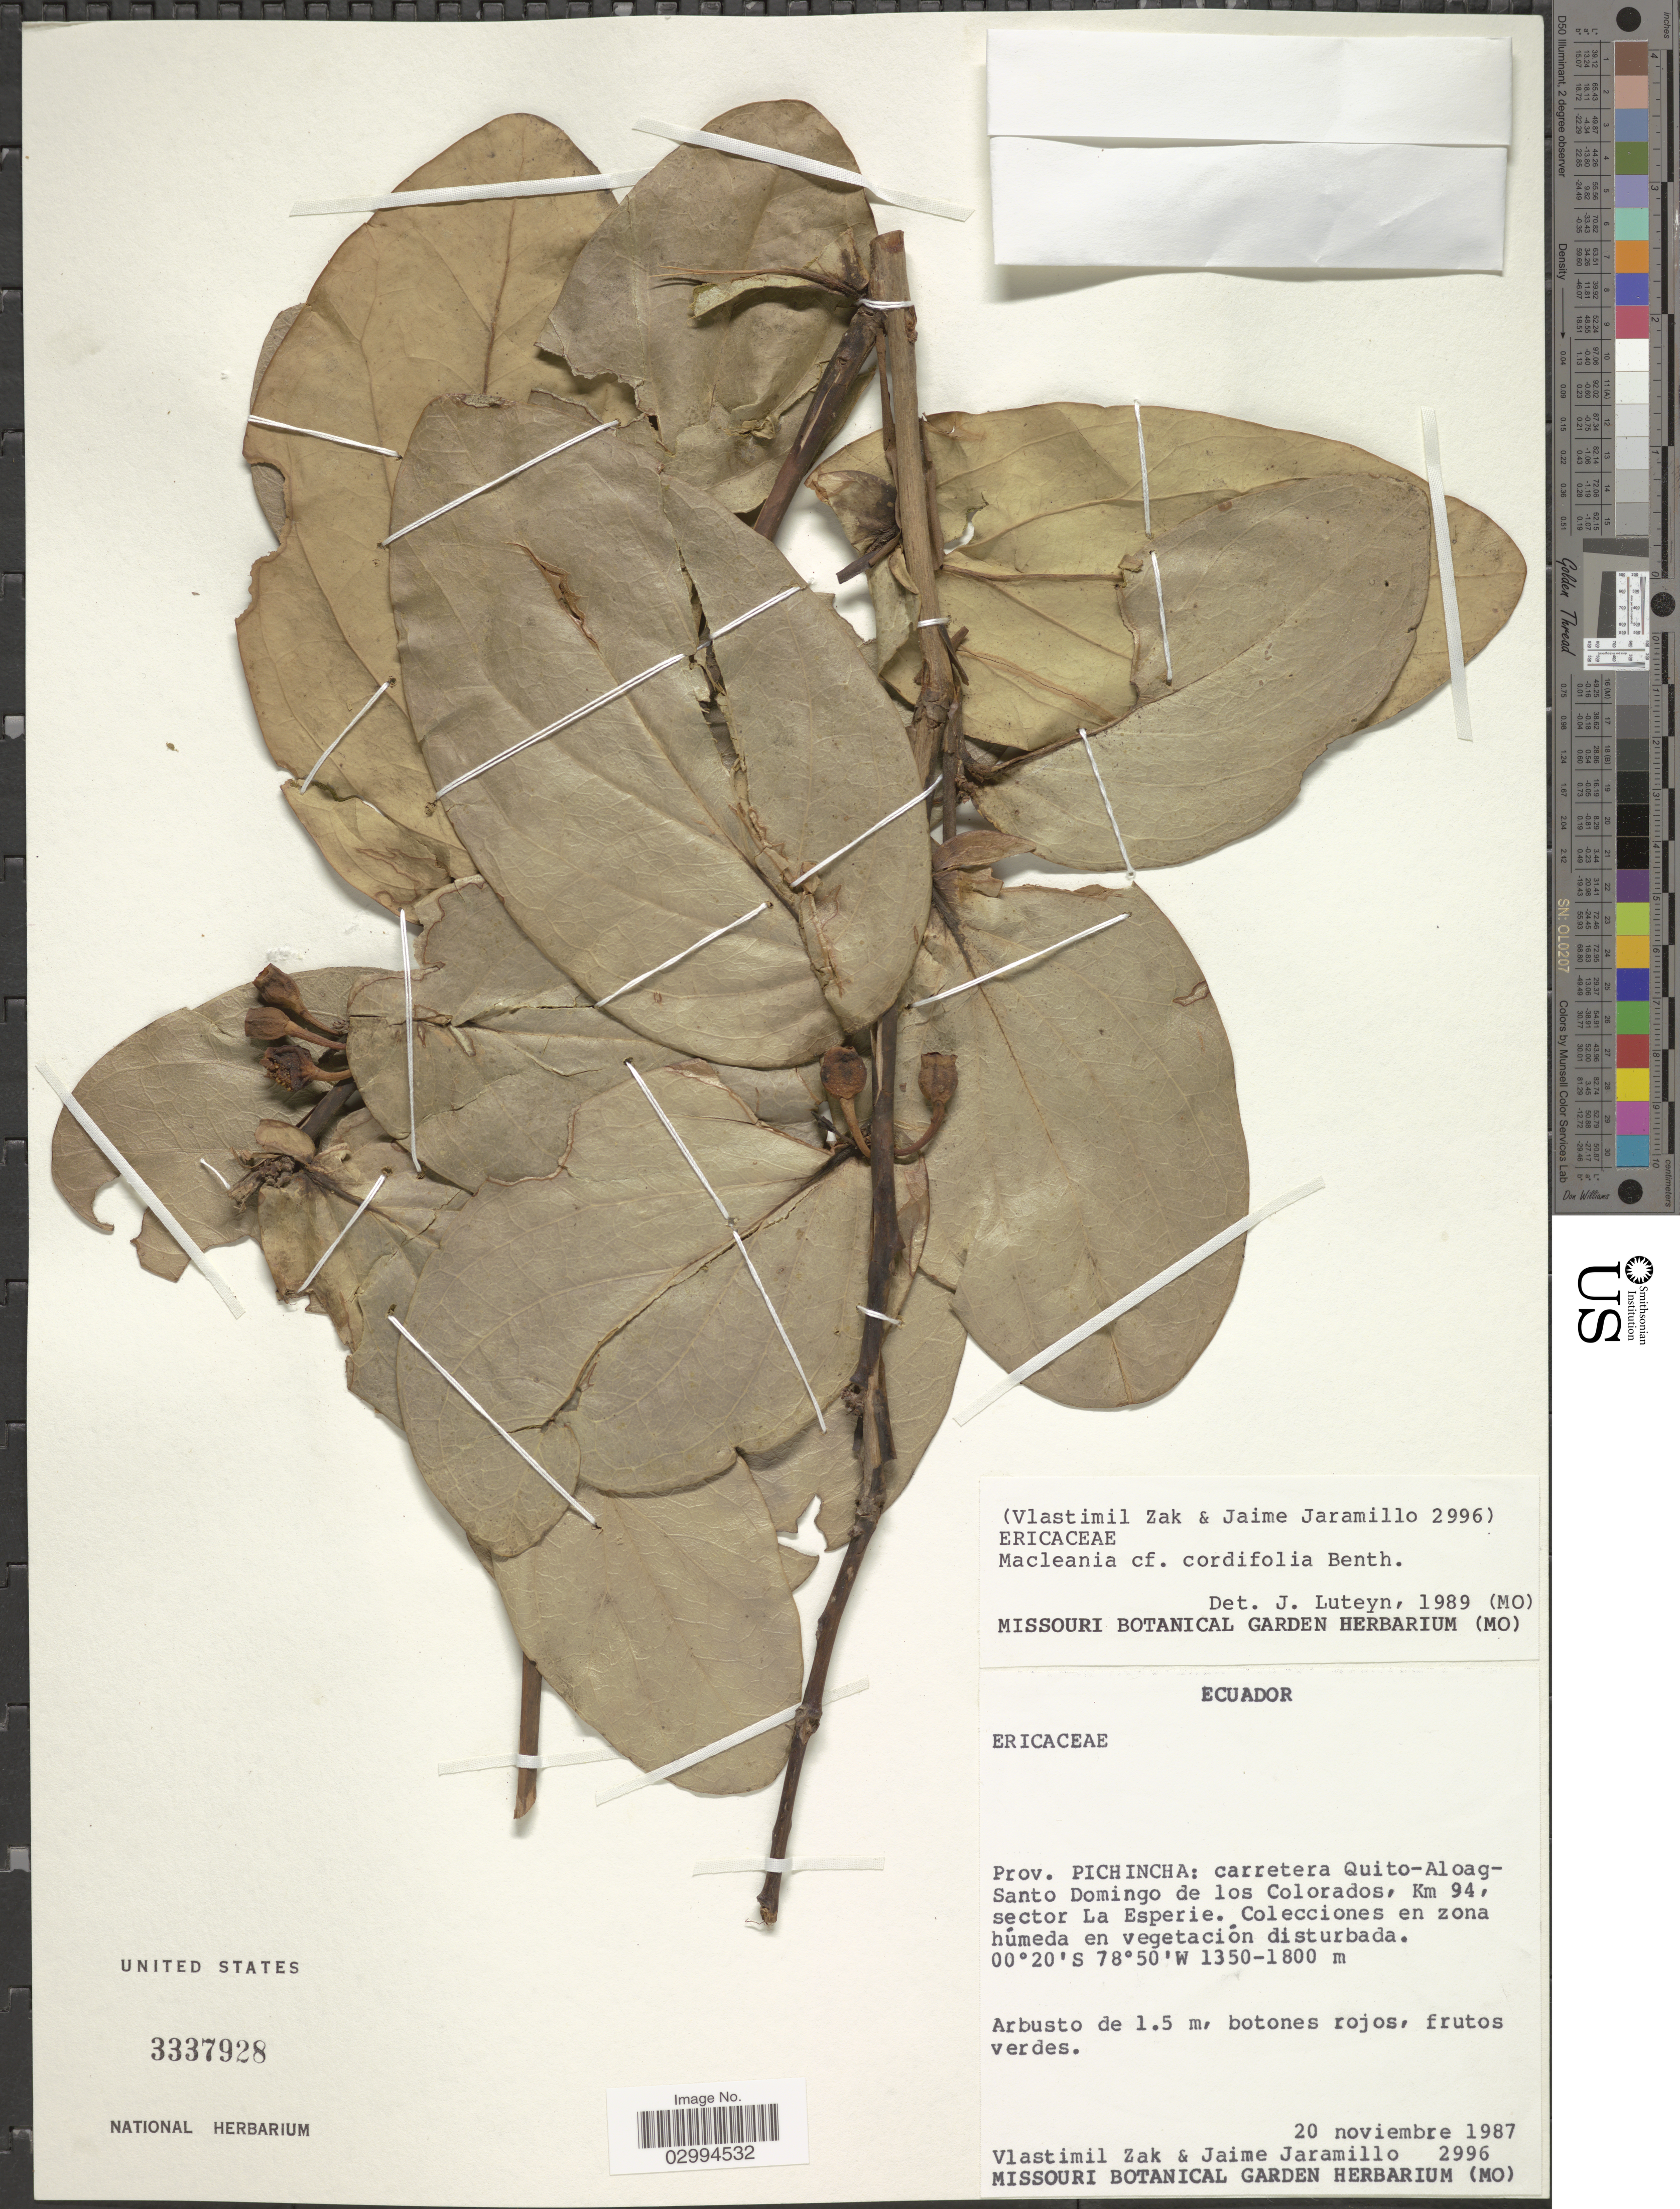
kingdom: Plantae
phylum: Tracheophyta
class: Magnoliopsida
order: Ericales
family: Ericaceae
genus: Macleania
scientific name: Macleania cordifolia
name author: Benth.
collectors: V. Zak & J. Jaramillo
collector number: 2996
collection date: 1987-11-20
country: Ecuador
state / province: Pichincha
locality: Carretera Quito-Aloag-Santo Domingo de los Colorados, Km 94, sector La Esperie.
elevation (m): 1350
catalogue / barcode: US 3337928